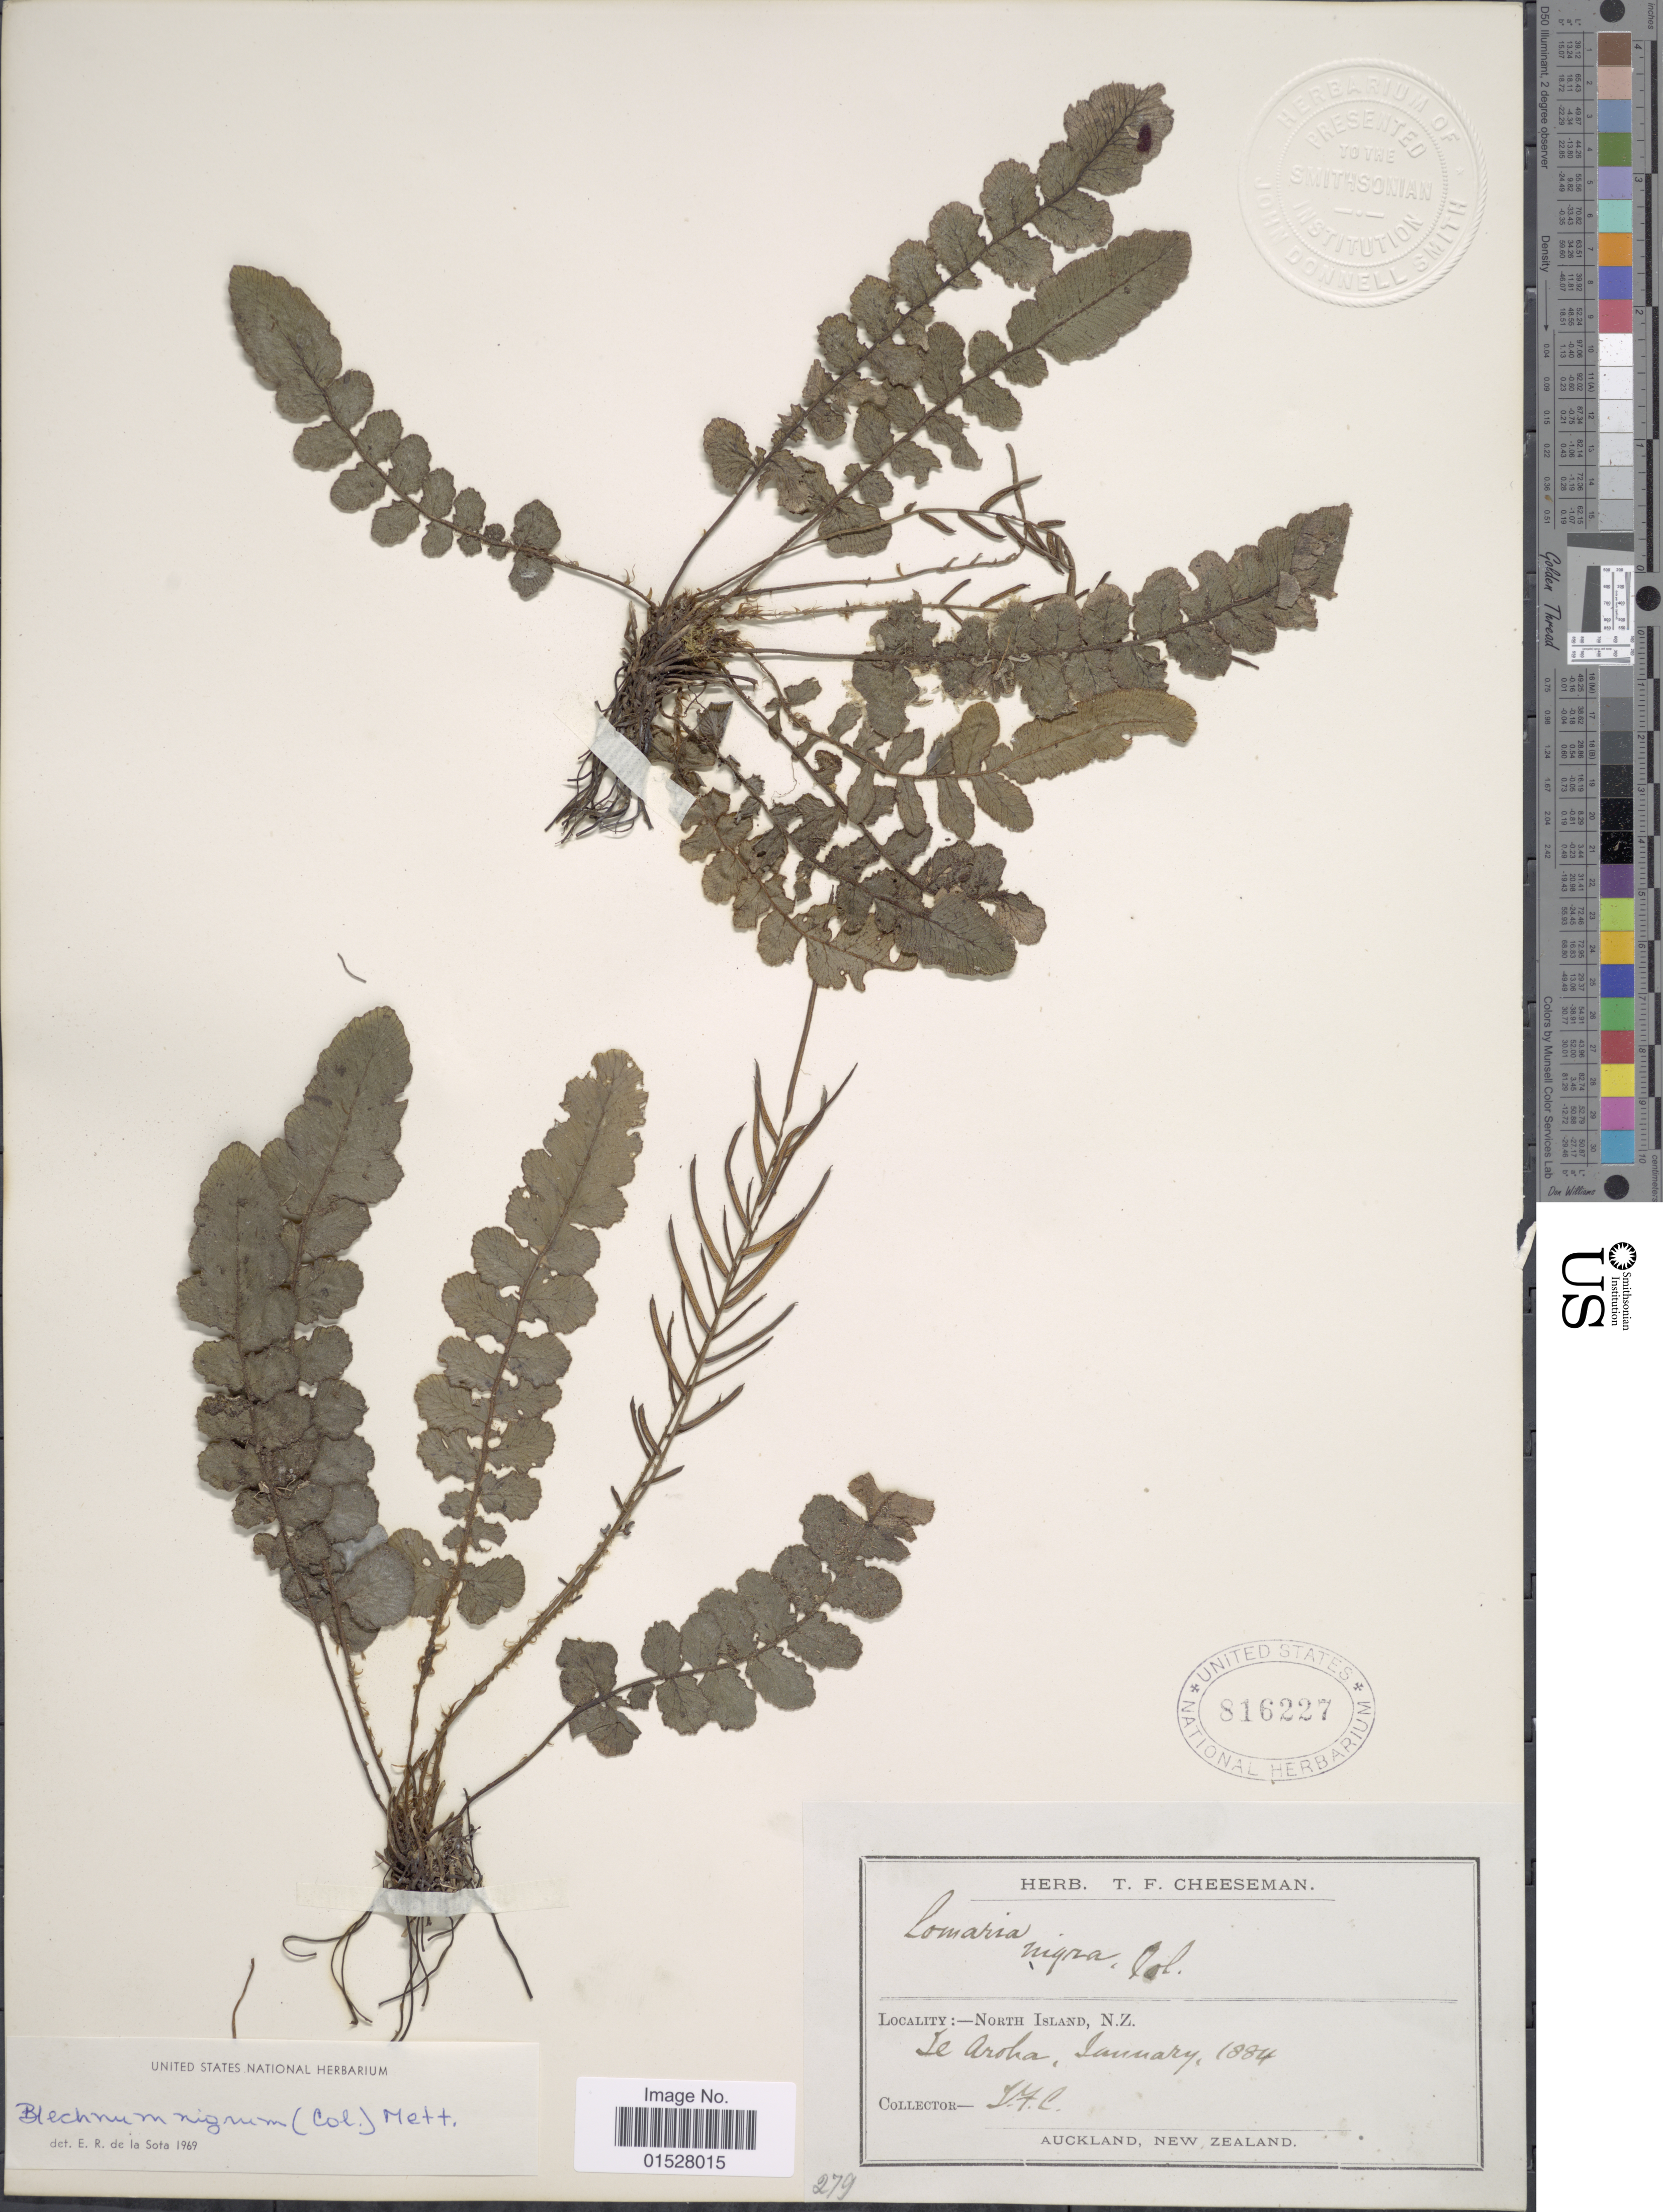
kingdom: Plantae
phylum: Tracheophyta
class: Polypodiopsida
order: Polypodiales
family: Blechnaceae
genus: Cranfillia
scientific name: Cranfillia nigra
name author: (Colenso) Gasper & V.A.O. Dittrich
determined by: Vazquez, R.; Molino, S.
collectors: T. F. Cheeseman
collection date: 1884-01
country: New Zealand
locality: North Island, Le Aroha.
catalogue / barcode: US 816227